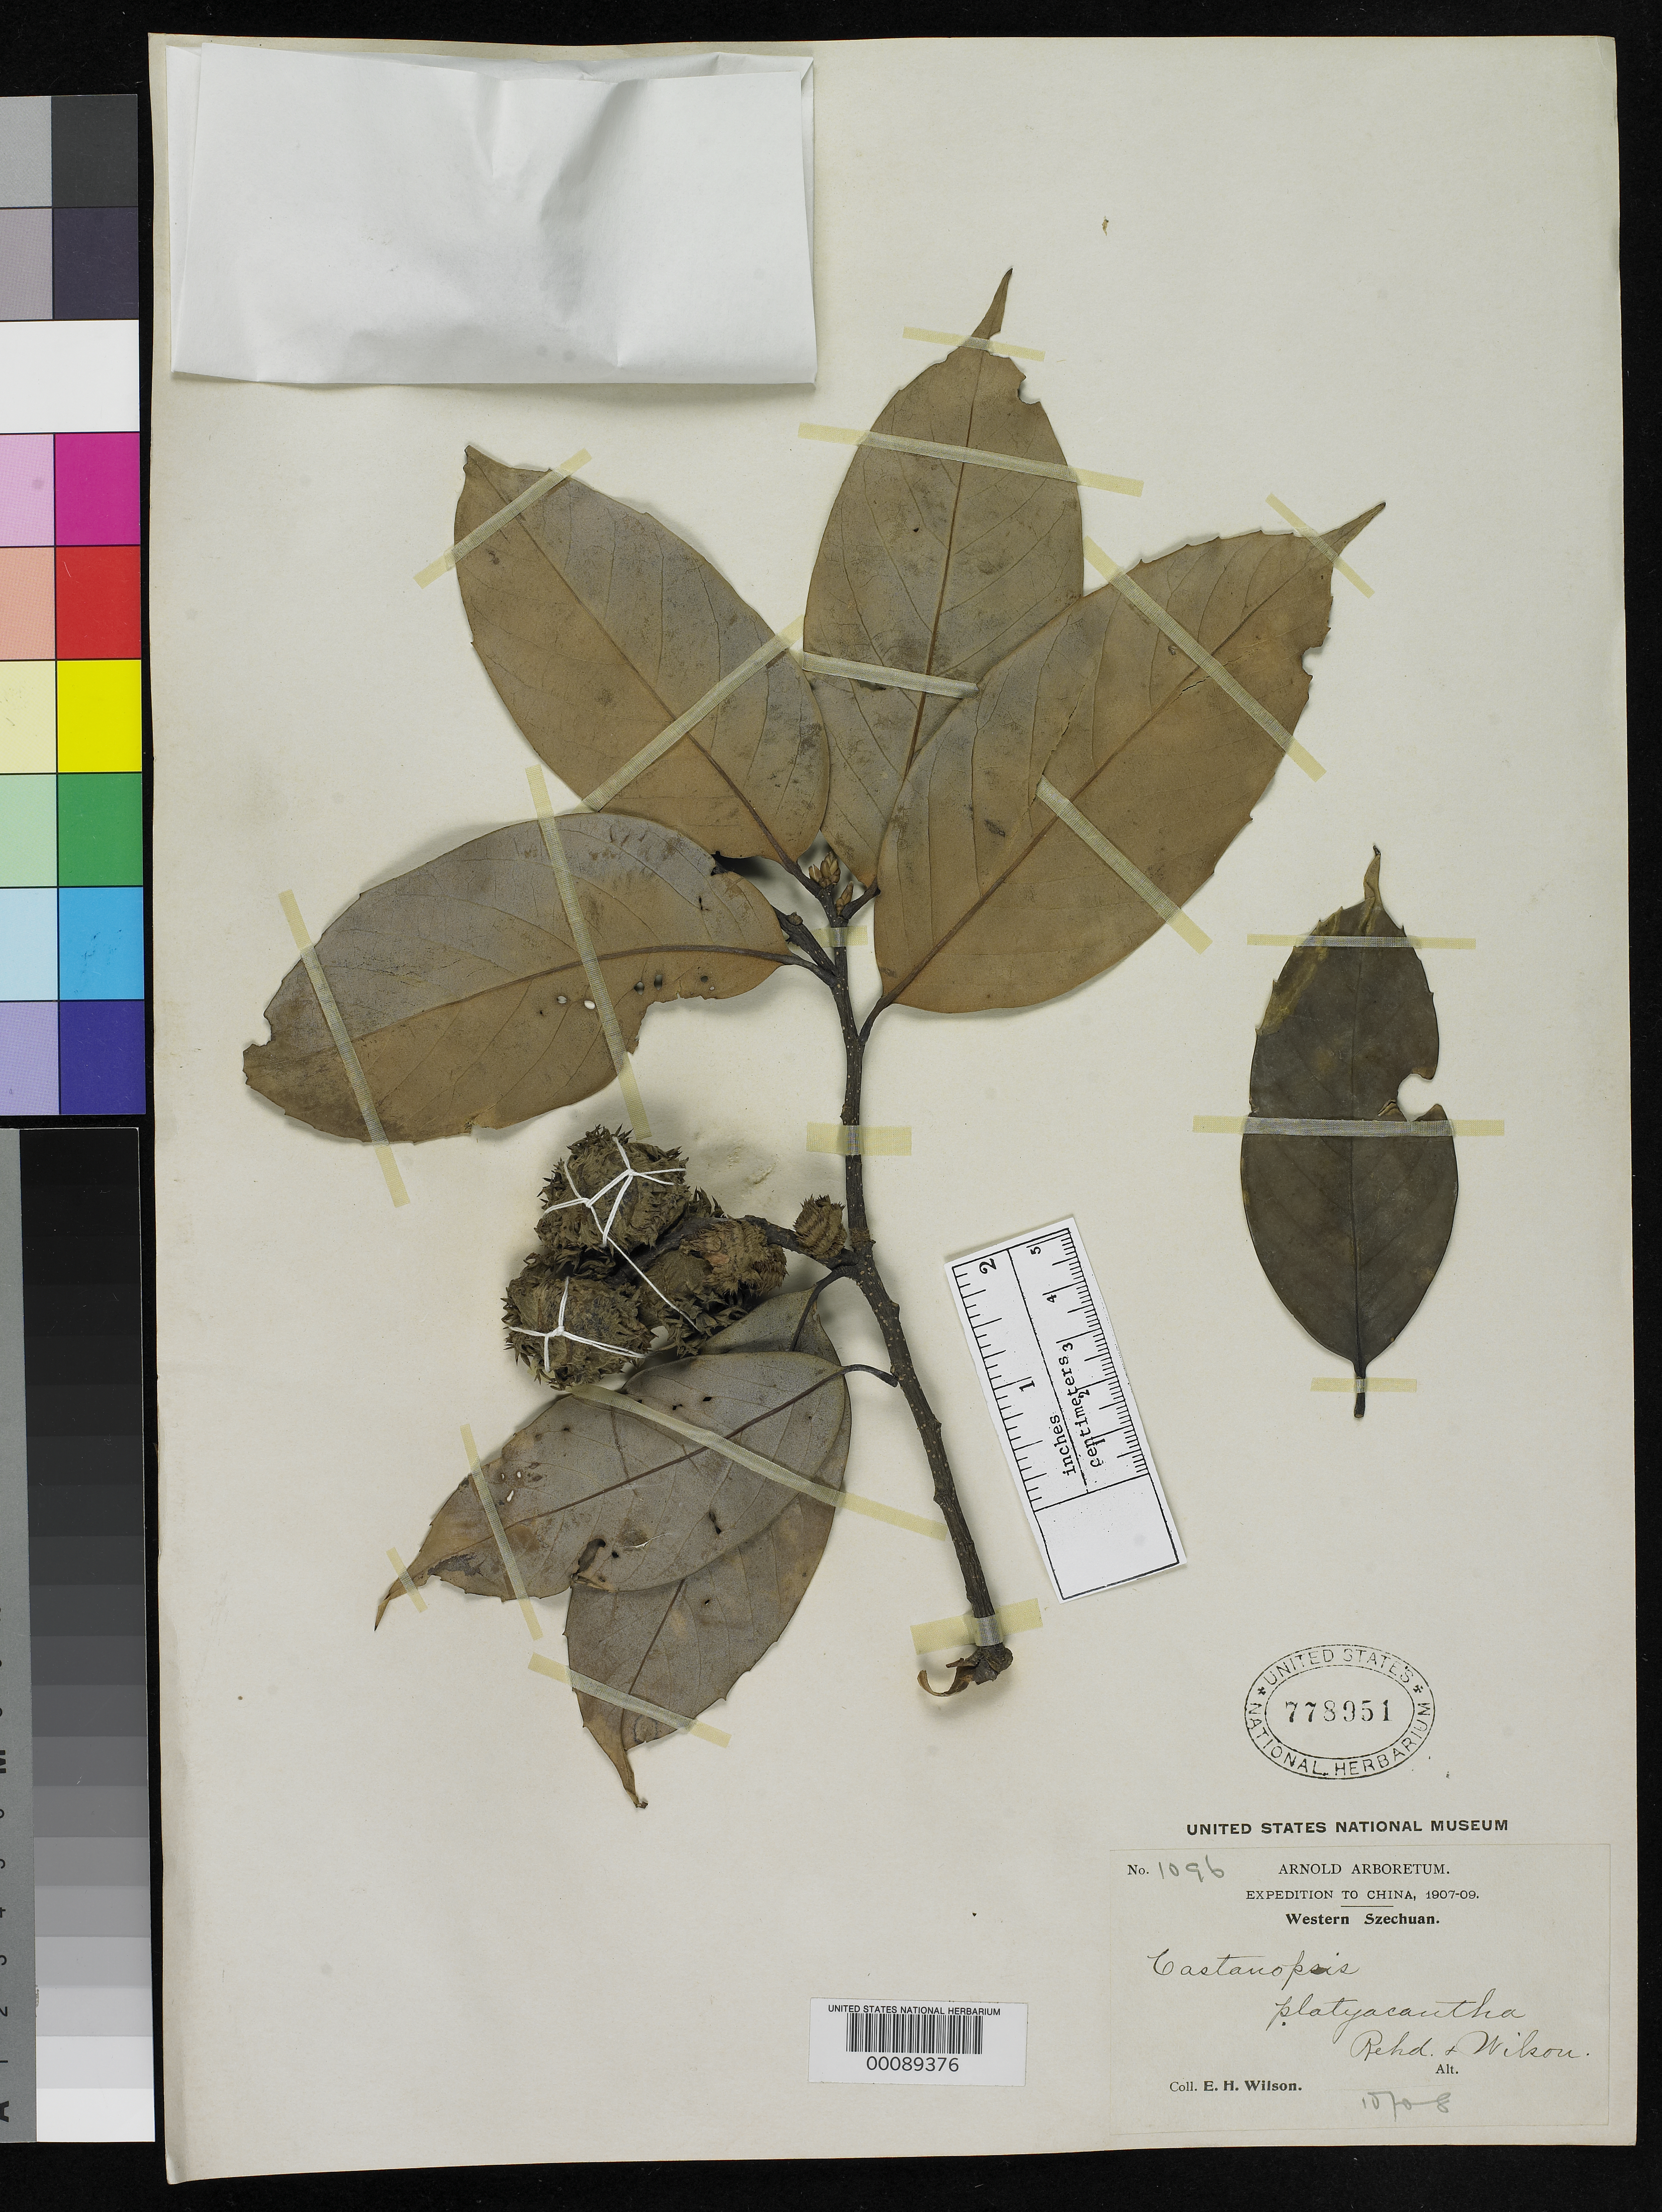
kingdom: Plantae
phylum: Tracheophyta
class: Magnoliopsida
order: Fagales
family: Fagaceae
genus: Castanopsis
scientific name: Castanopsis platyacantha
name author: Rehder & E.H. Wilson in Sarg.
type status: Isotype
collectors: E. H. Wilson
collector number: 1096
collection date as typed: Oct 1908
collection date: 1908-10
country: China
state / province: Sichuan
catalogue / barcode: US 778951